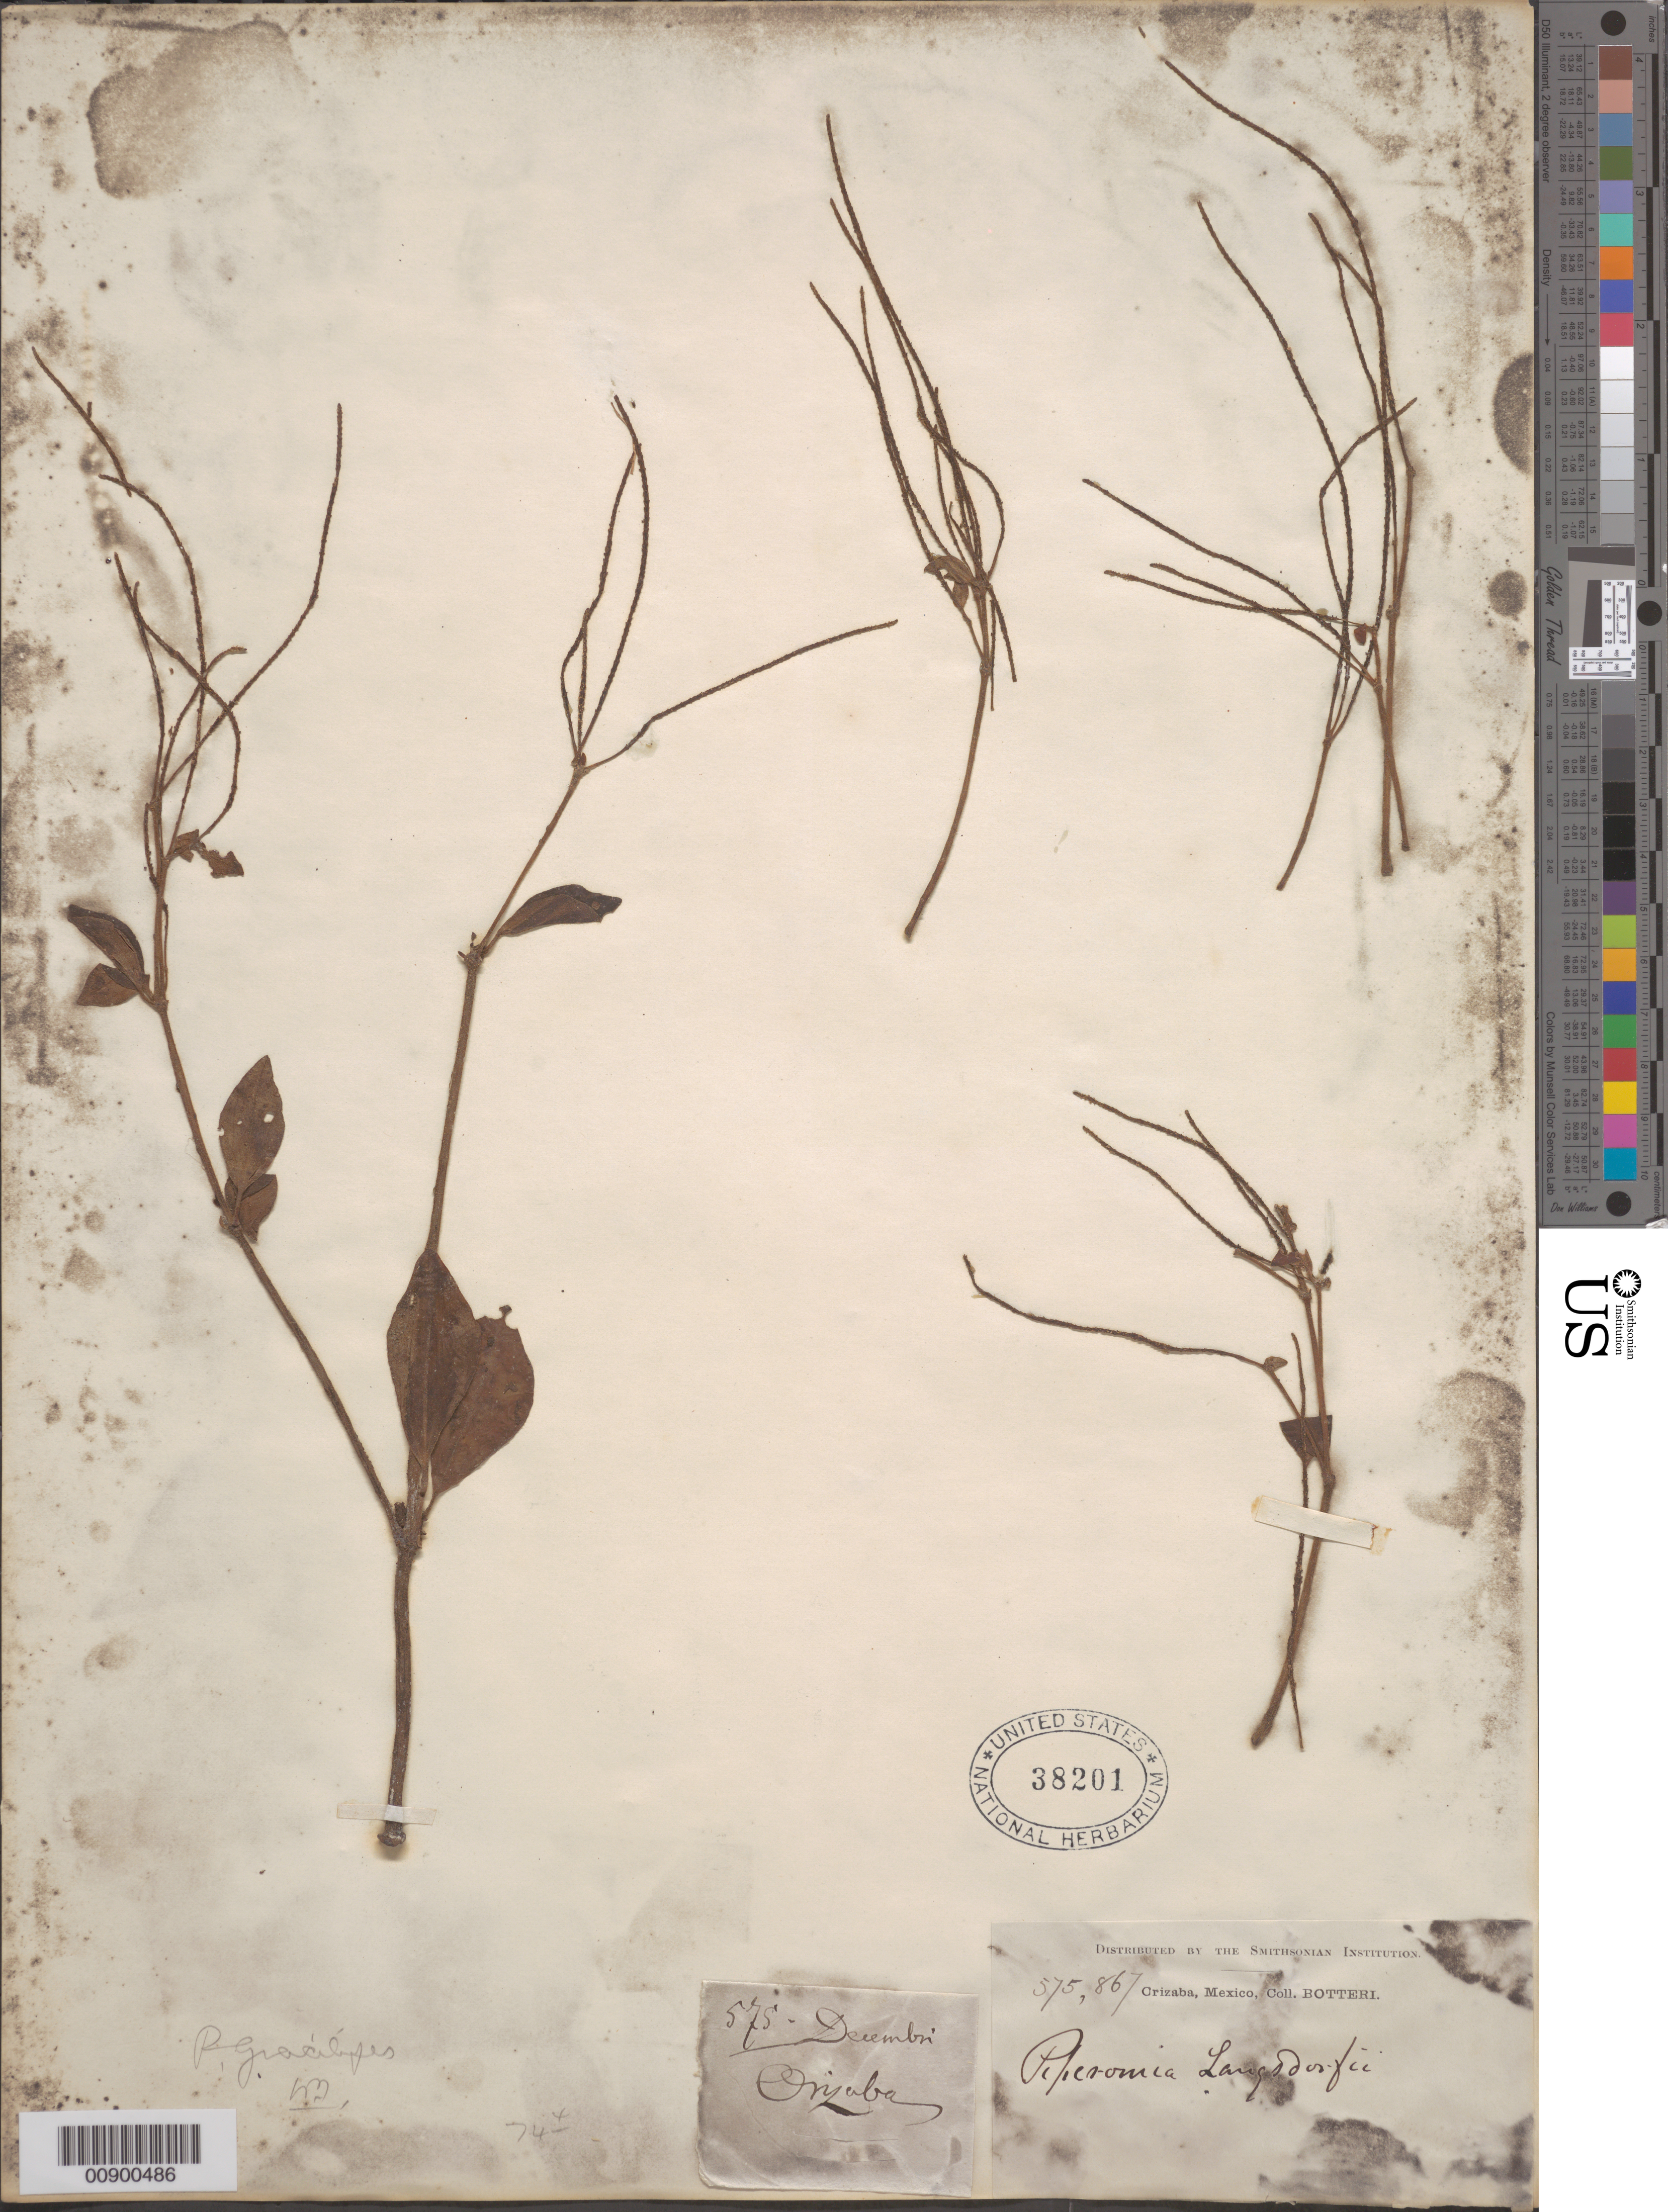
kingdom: Plantae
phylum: Tracheophyta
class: Magnoliopsida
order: Piperales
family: Piperaceae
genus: Peperomia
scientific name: Peperomia sp.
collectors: M. Botteri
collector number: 575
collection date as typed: Dec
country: Mexico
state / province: Veracruz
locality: Orizaba, Veracruz.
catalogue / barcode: US 38201